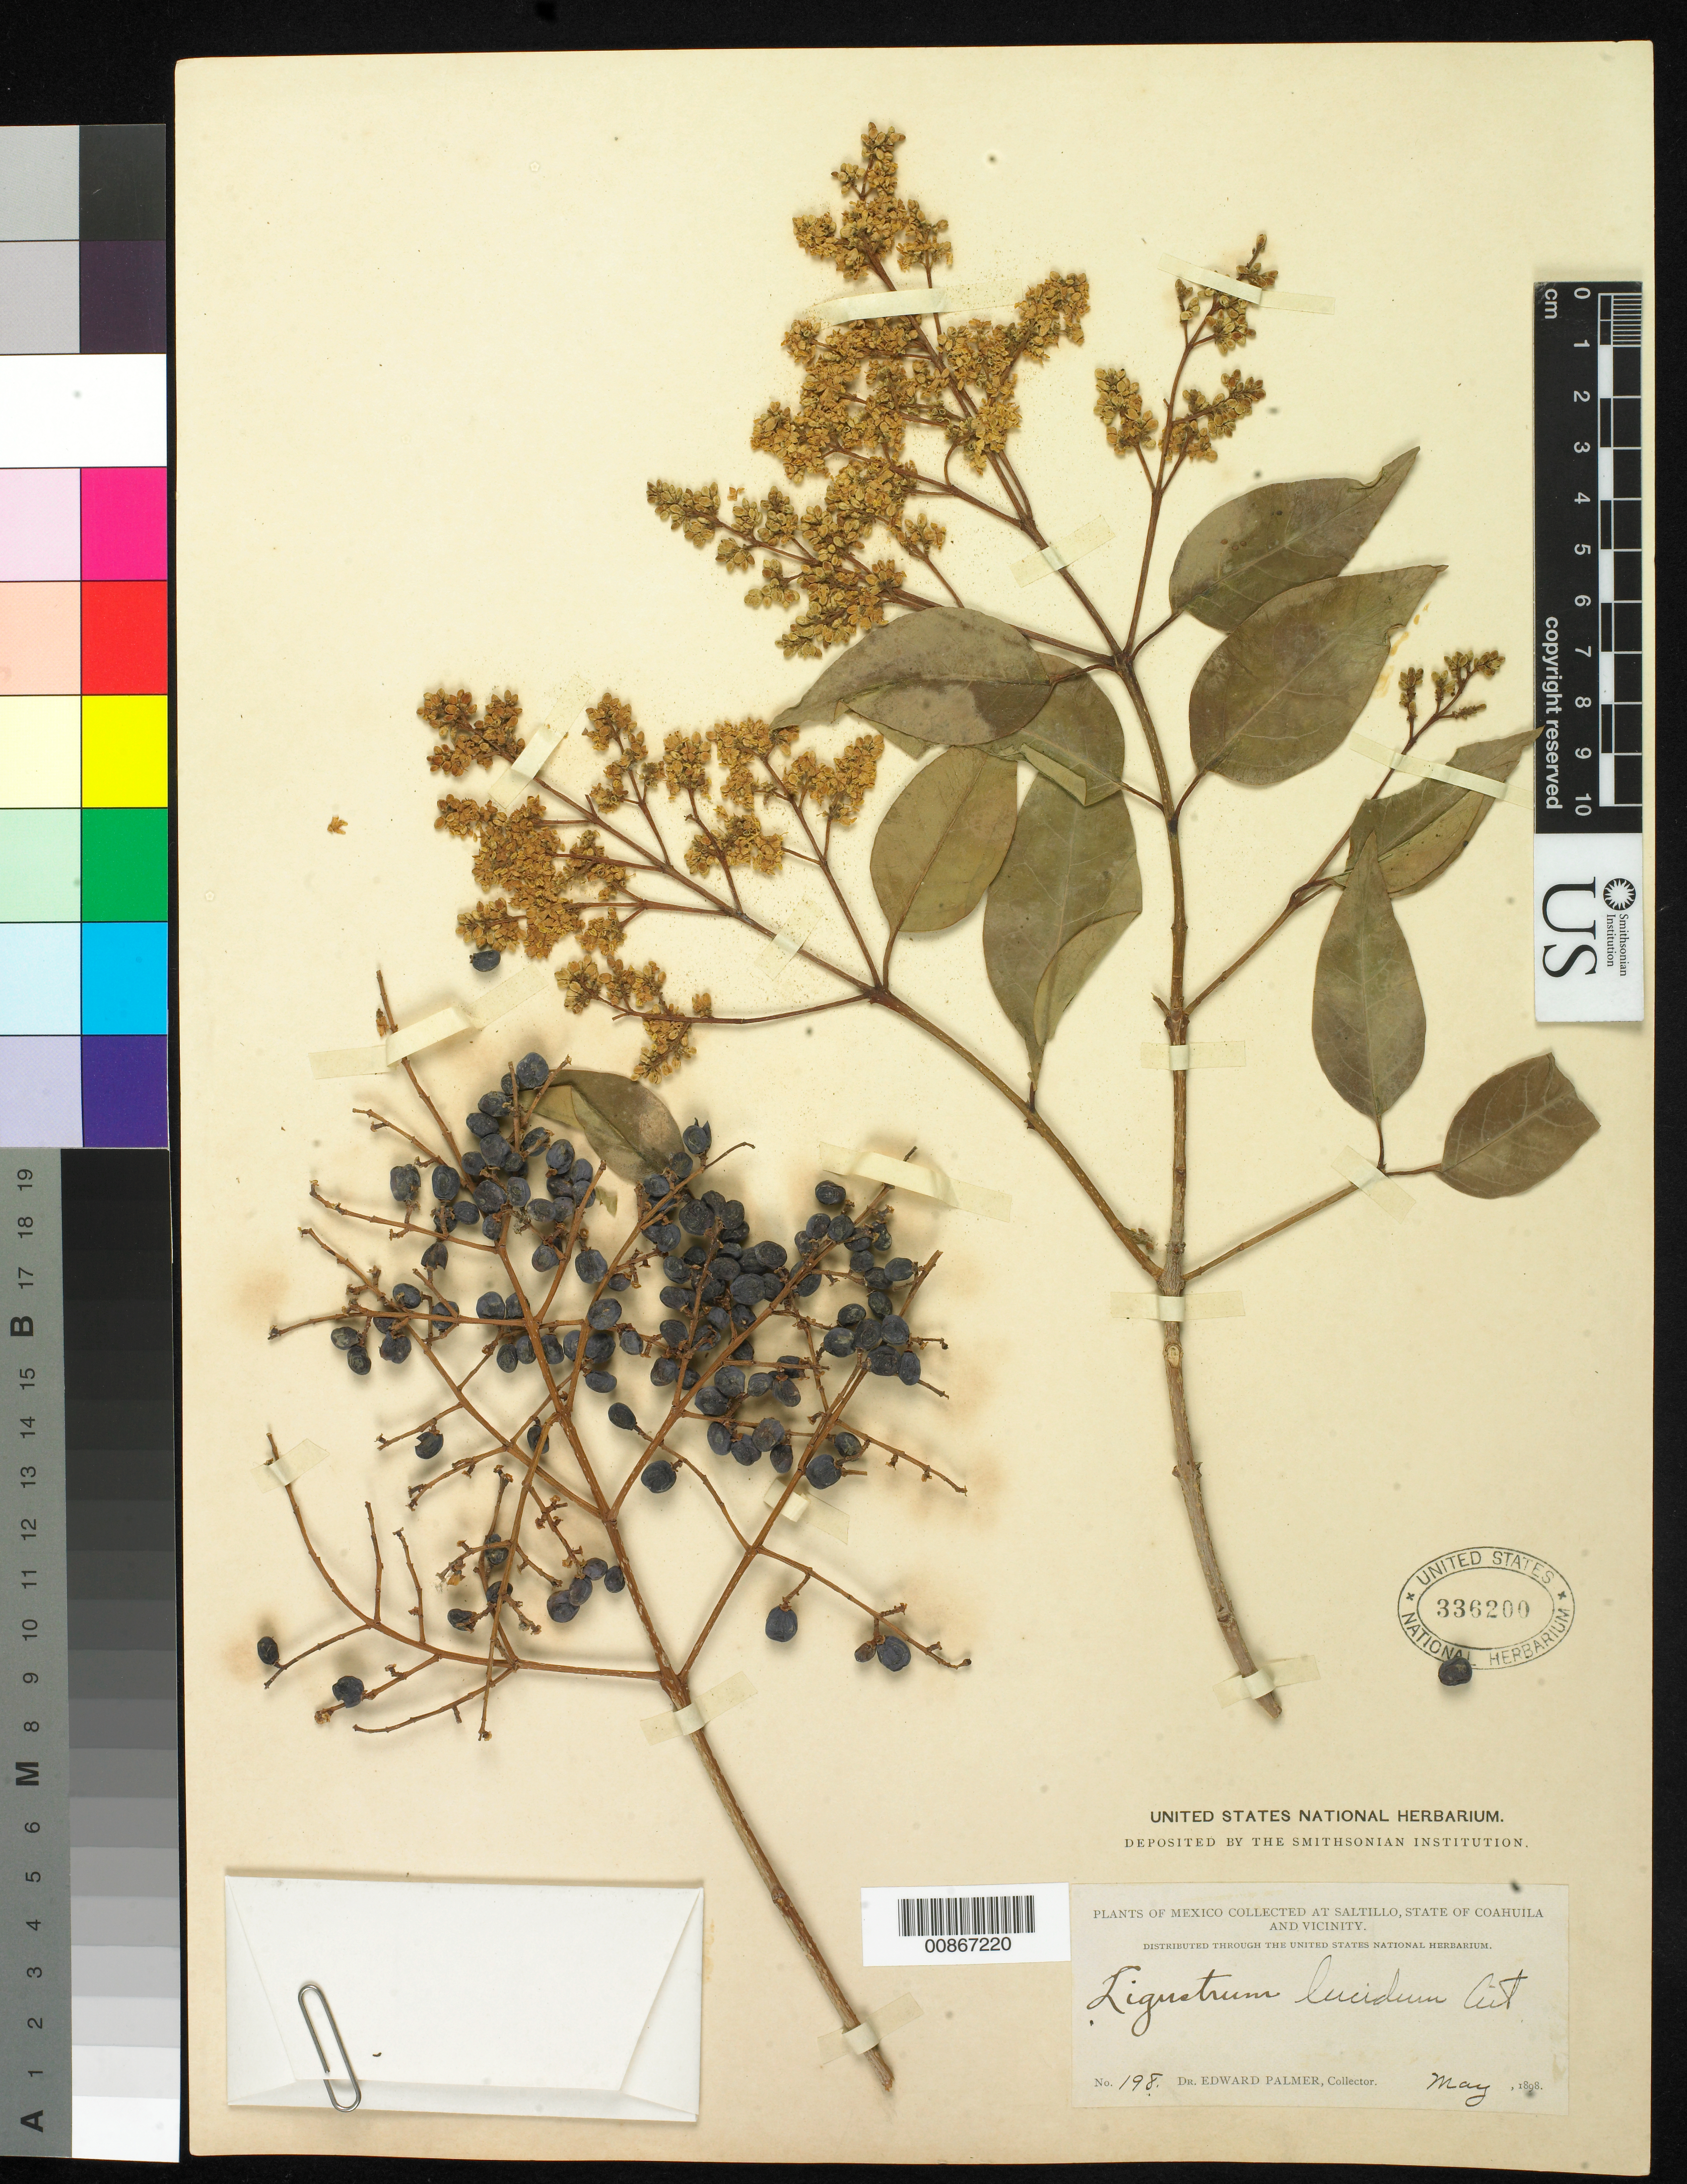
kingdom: Plantae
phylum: Tracheophyta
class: Magnoliopsida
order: Lamiales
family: Oleaceae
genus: Ligustrum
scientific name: Ligustrum lucidum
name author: W.T. Aiton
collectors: E. Palmer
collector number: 198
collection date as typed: May 1898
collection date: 1898-05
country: Mexico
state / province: Coahuila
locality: Saltillo, Coahuila and vicinity.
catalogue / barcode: US 336200